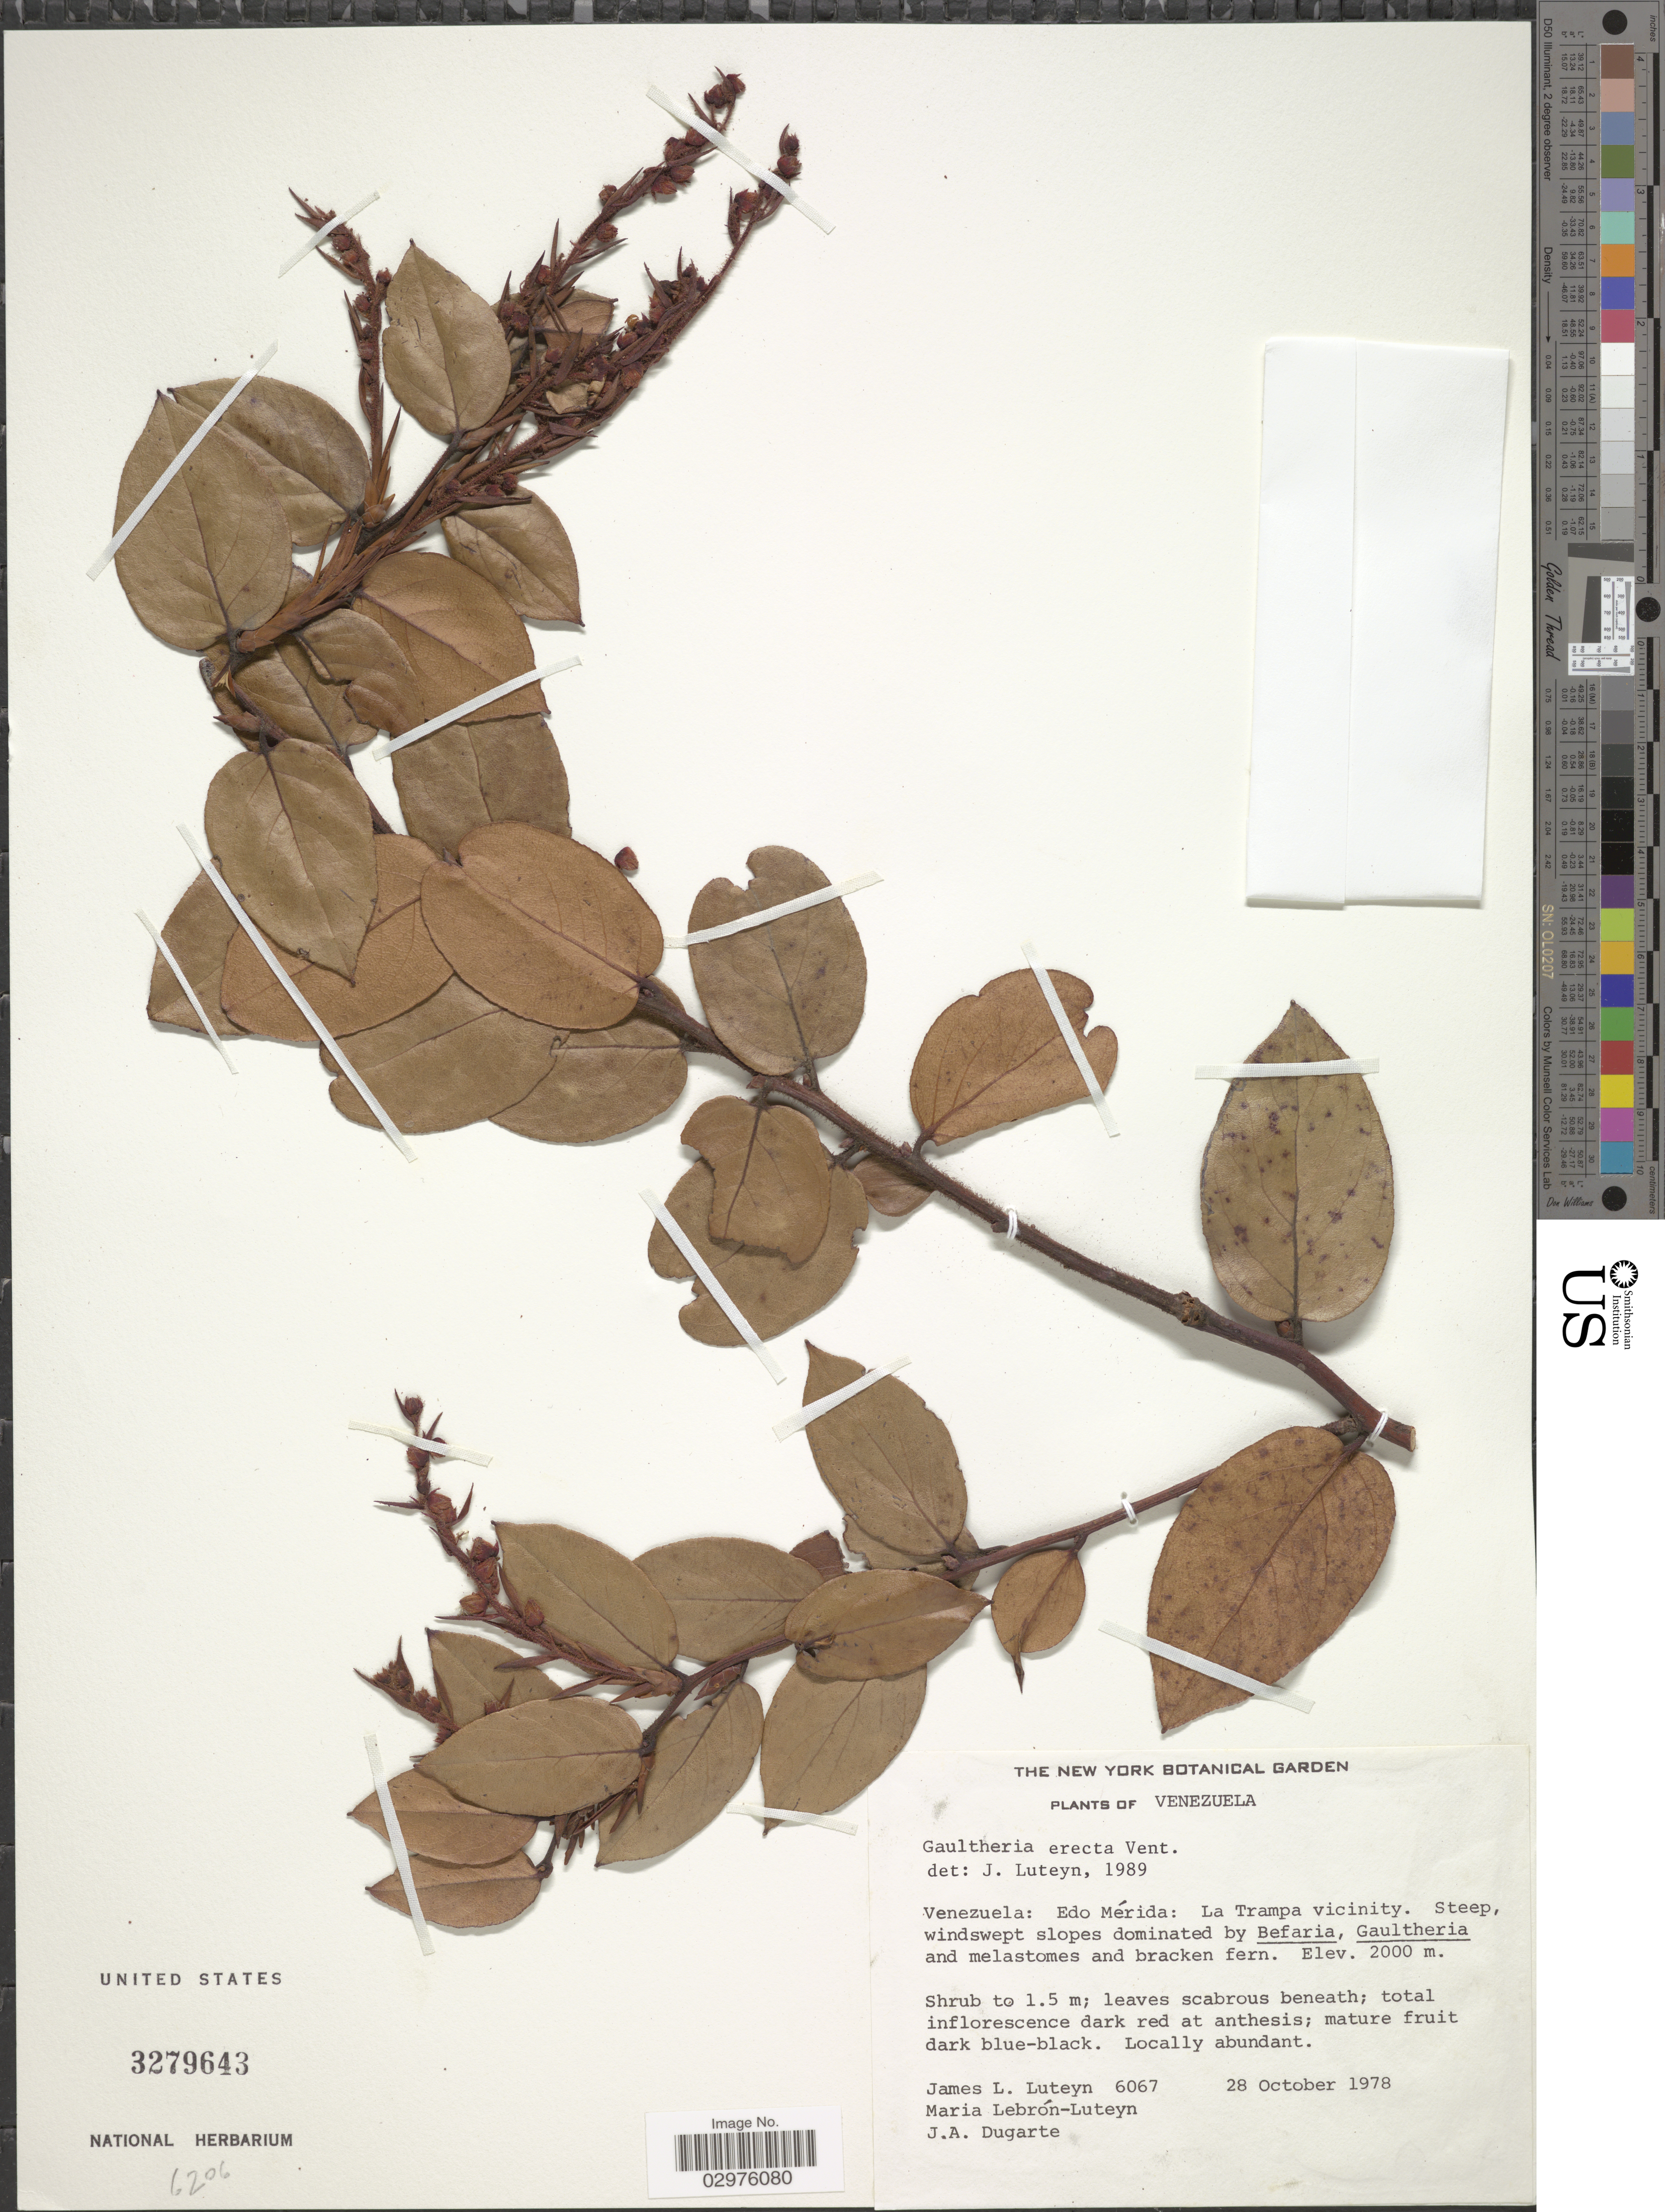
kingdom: Plantae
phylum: Tracheophyta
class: Magnoliopsida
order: Ericales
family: Ericaceae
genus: Gaultheria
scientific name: Gaultheria erecta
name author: Vent.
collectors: J. L. Luteyn, M. L. Lebrón-Luteyn & J. Dugarte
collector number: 6067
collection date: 1978-10-28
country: Venezuela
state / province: Mérida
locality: Edo. Mérida: La Trampa vicinity.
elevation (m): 2000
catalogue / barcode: US 3279643